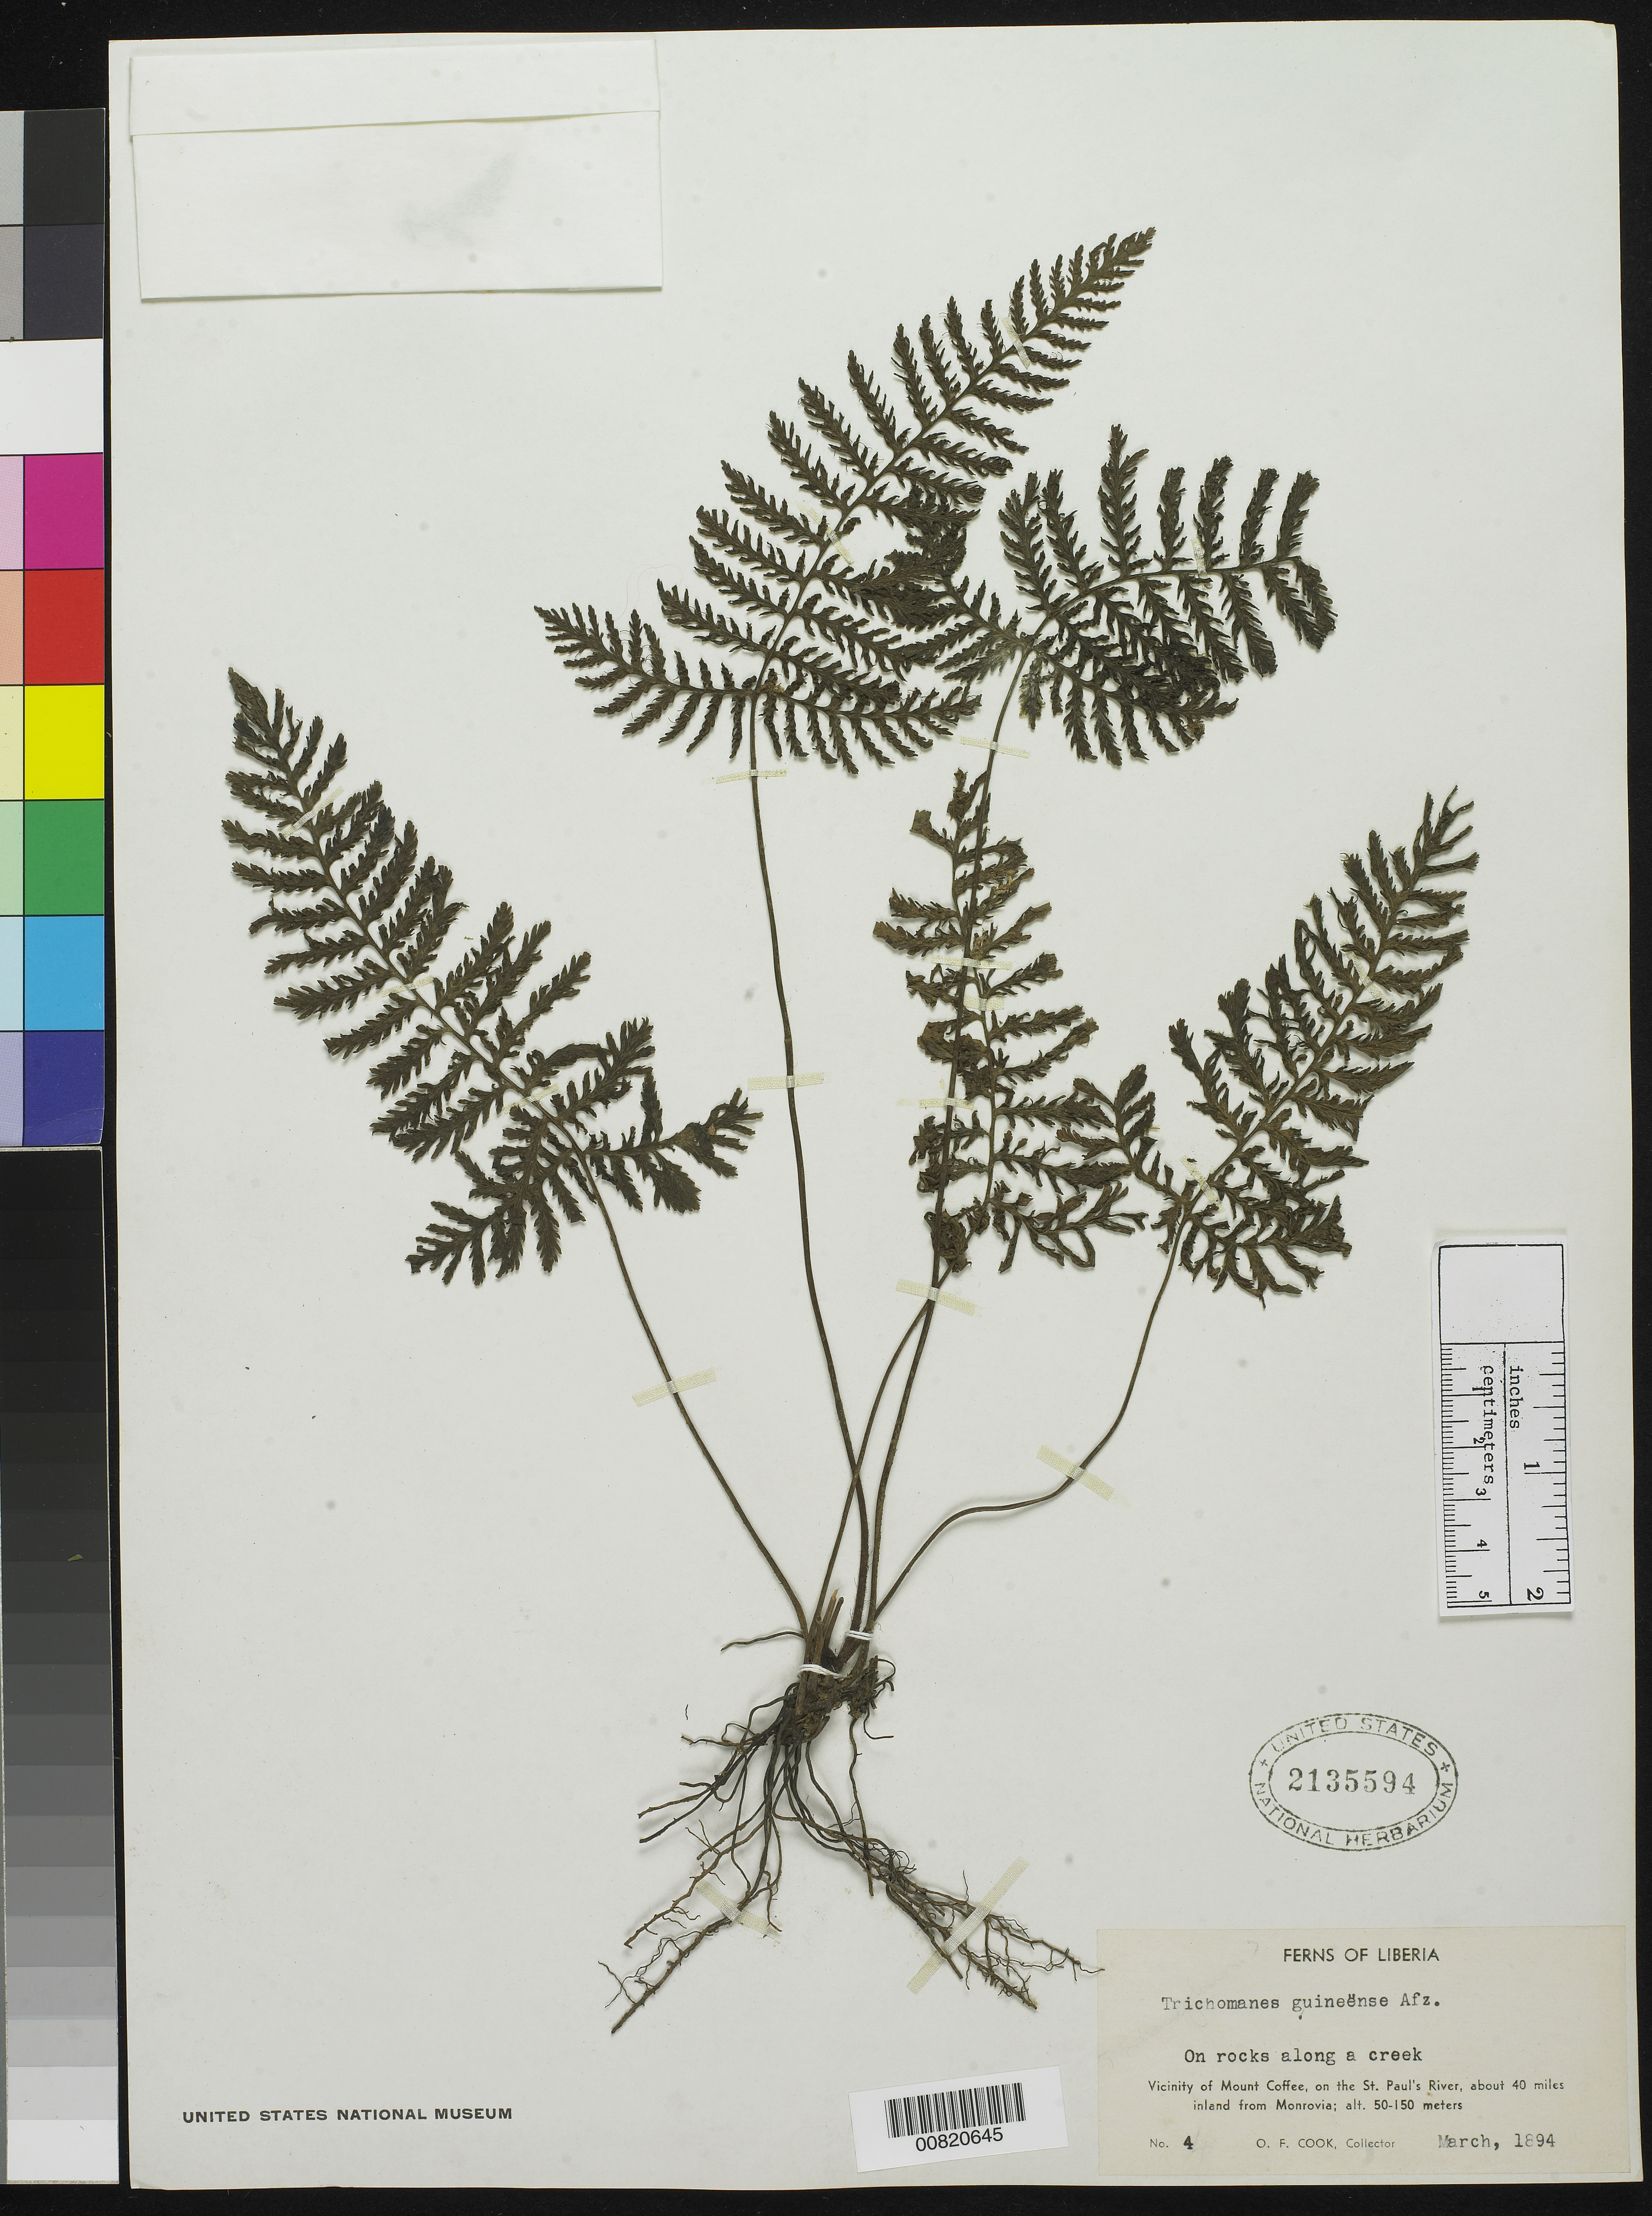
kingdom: Plantae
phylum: Tracheophyta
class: Polypodiopsida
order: Hymenophyllales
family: Hymenophyllaceae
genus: Abrodictyum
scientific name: Abrodictyum guineense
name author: (Afzel. ex Sw.) J.P. Roux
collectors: O. F. Cook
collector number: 4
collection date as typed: Mar 1894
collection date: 1894-03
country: Liberia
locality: Vicinity of Mt. Coffee, on the St. Paul's River, about 40 miles inland from Monrovia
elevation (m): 50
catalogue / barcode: US 2135594